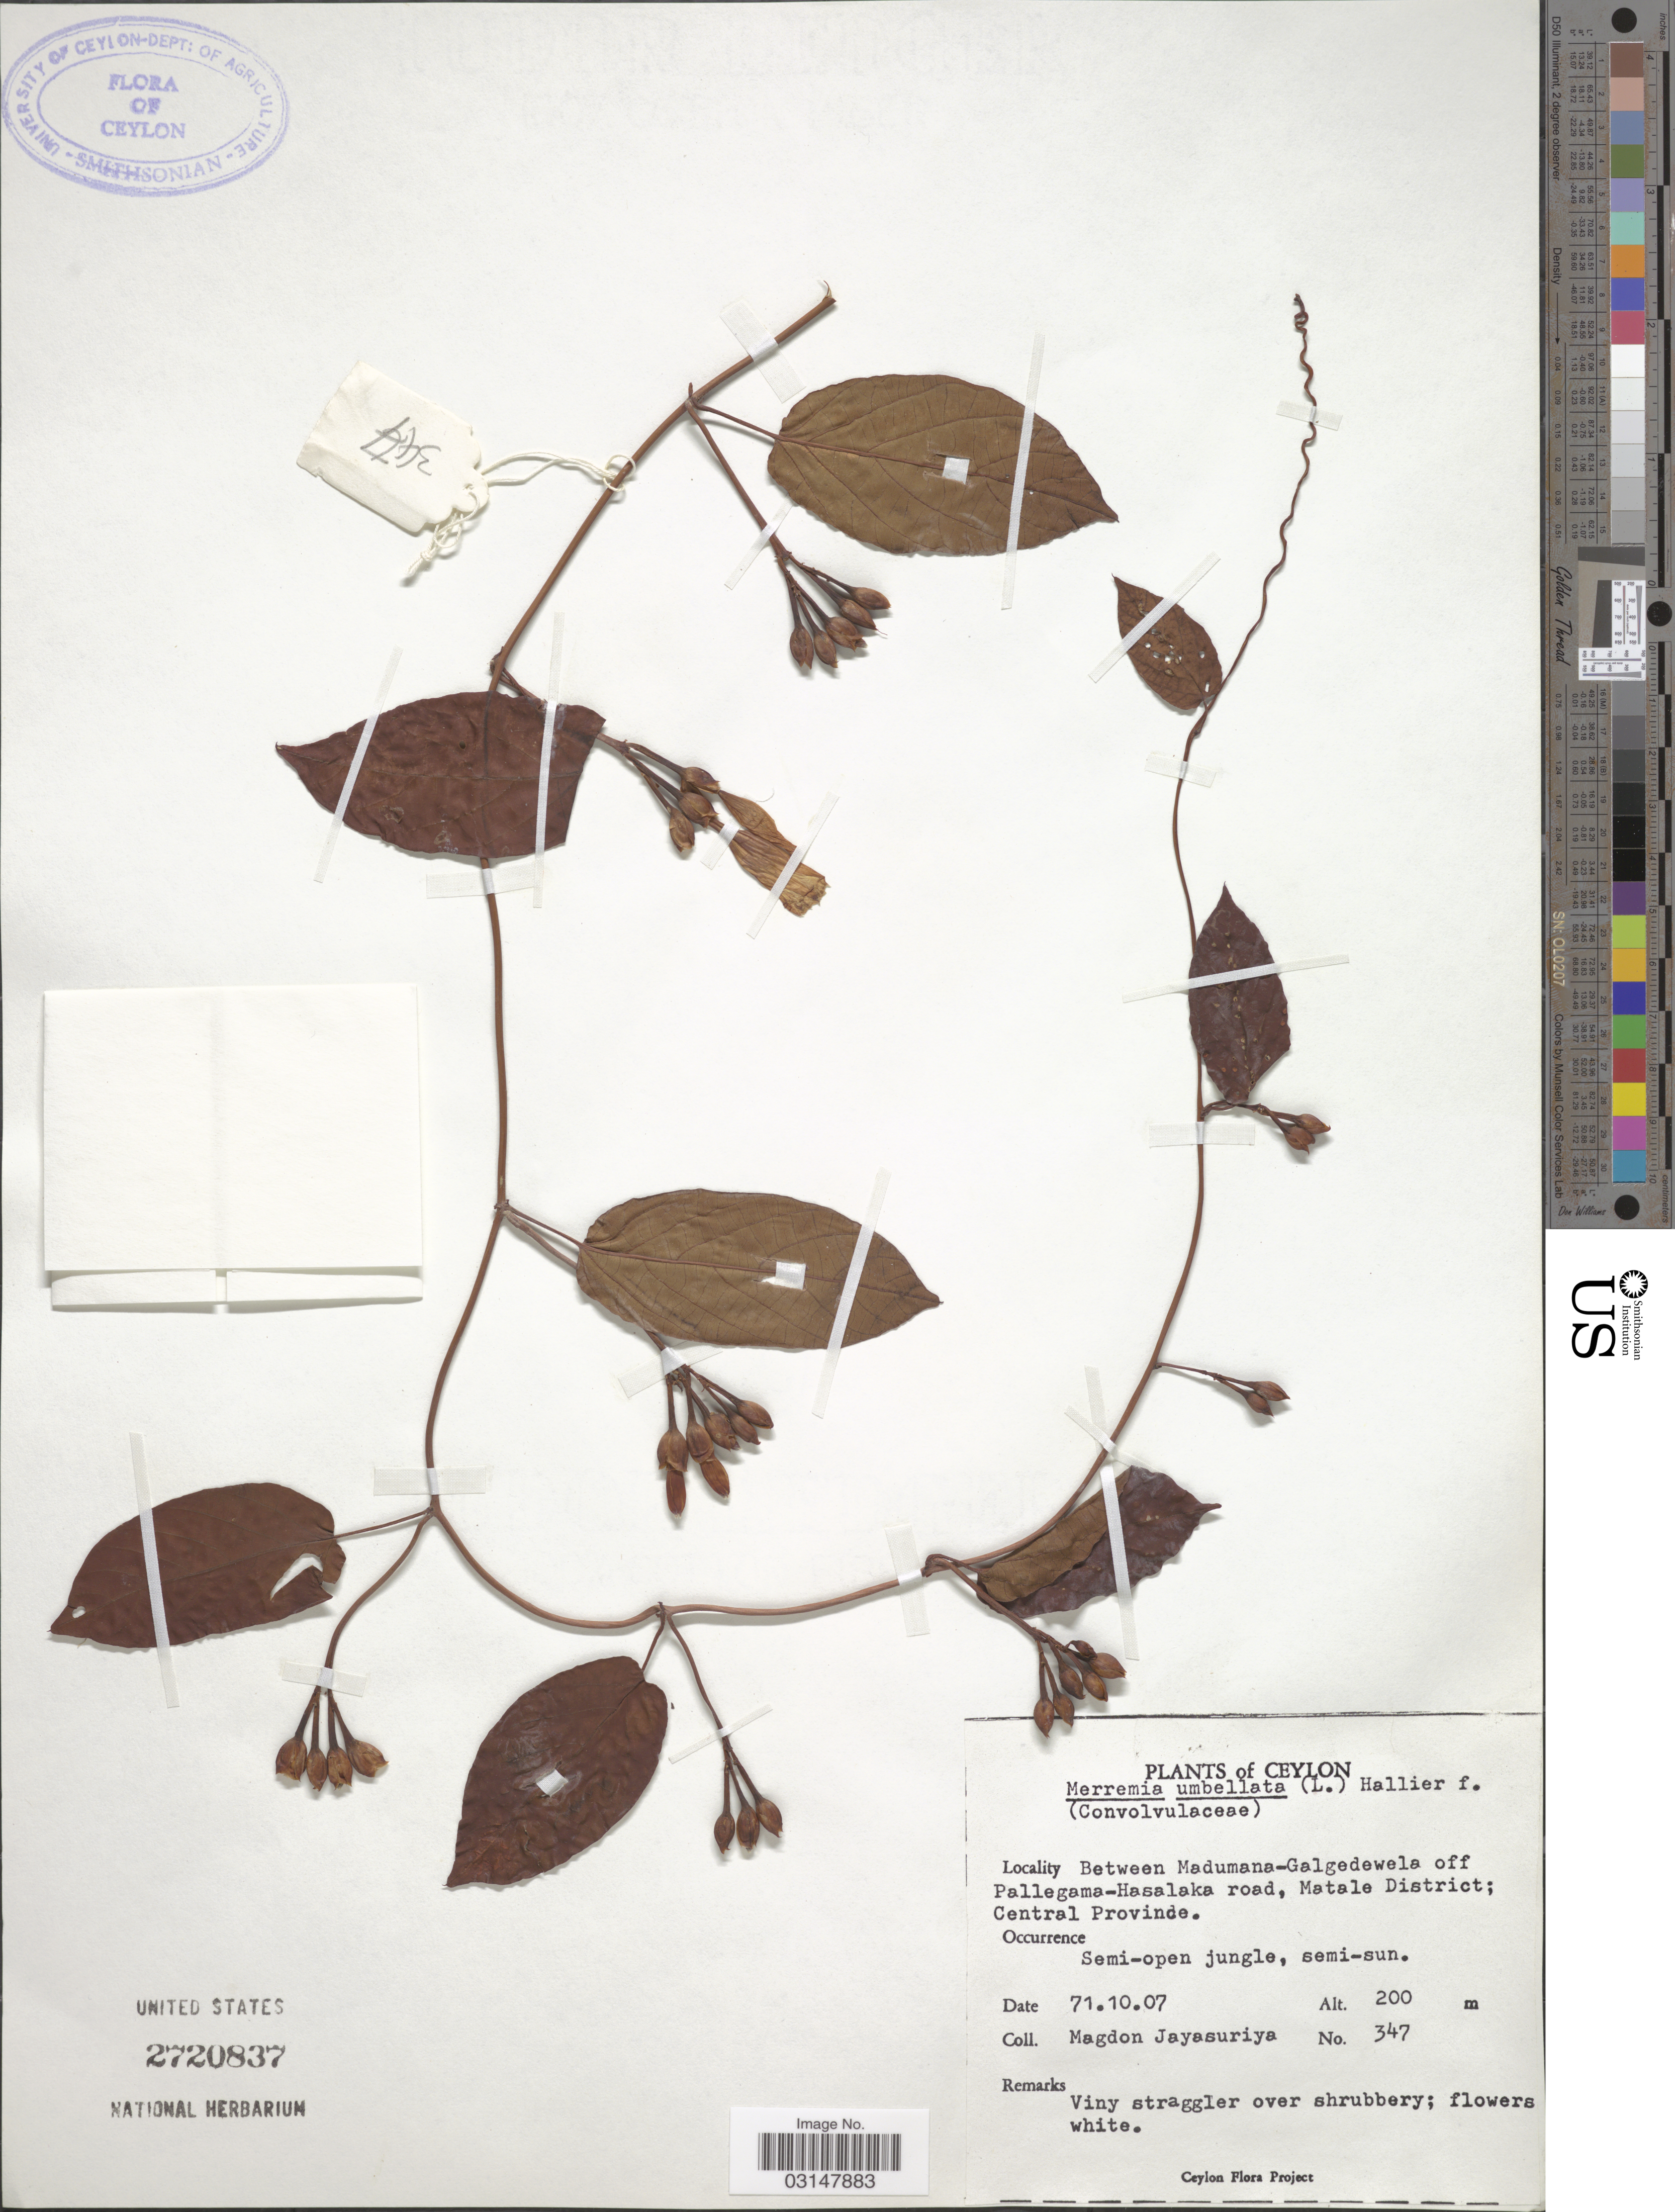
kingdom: Plantae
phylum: Tracheophyta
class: Magnoliopsida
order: Solanales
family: Convolvulaceae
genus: Camonea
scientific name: Camonea pilosa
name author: (Houtt.) A. R. Simões & Staples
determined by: Strong, Mark T., (BOT), Smithsonian Institution - National Museum of Natural History (UNITED STATES)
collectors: A. H. Jayasuriya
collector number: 347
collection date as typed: Transcribed d/m/y: 7/10/71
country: Sri Lanka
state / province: Central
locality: Ceylon. Between Madumana-Galgedewela off Pallegama-Hasalaka road, Matale District.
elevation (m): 200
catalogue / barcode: US 2720837